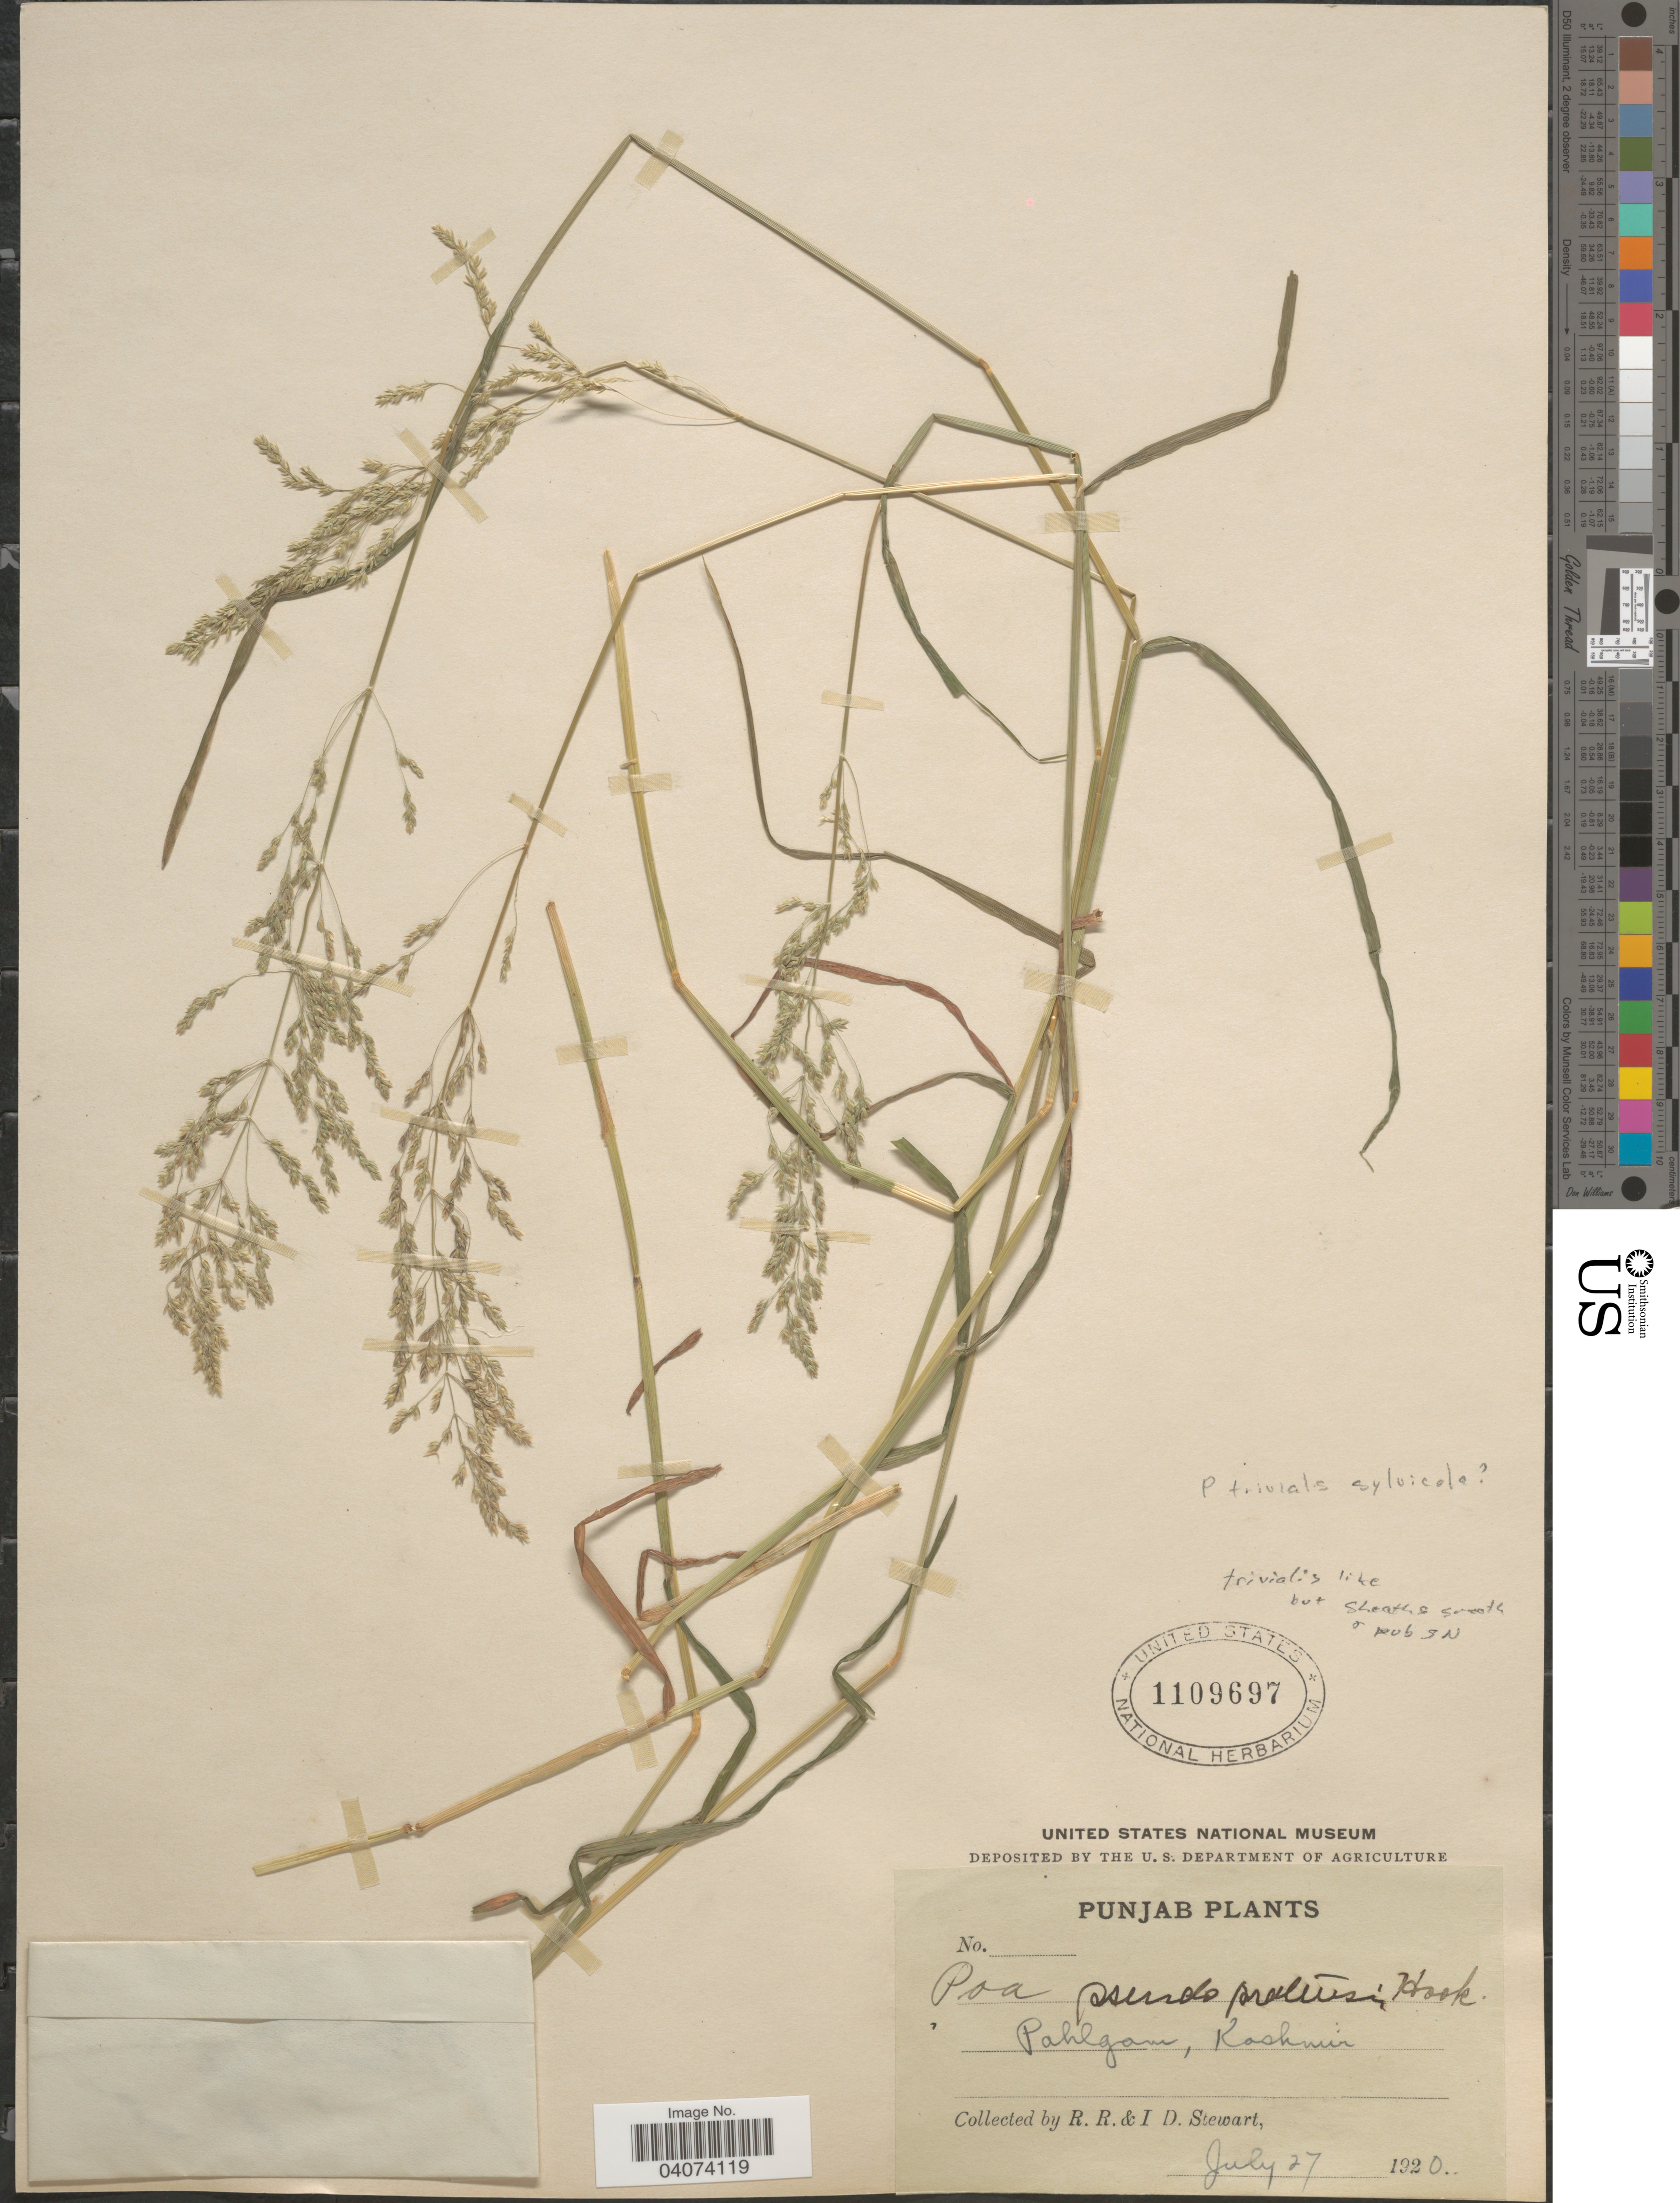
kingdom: Plantae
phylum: Tracheophyta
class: Liliopsida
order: Poales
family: Poaceae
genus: Poa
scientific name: Poa trivialis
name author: L.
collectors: R. Stewart & I. Stewart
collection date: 1920-07-27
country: India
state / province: Jammu and Kashmir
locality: Pahlgam, Kashmir.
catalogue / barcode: US 1109697